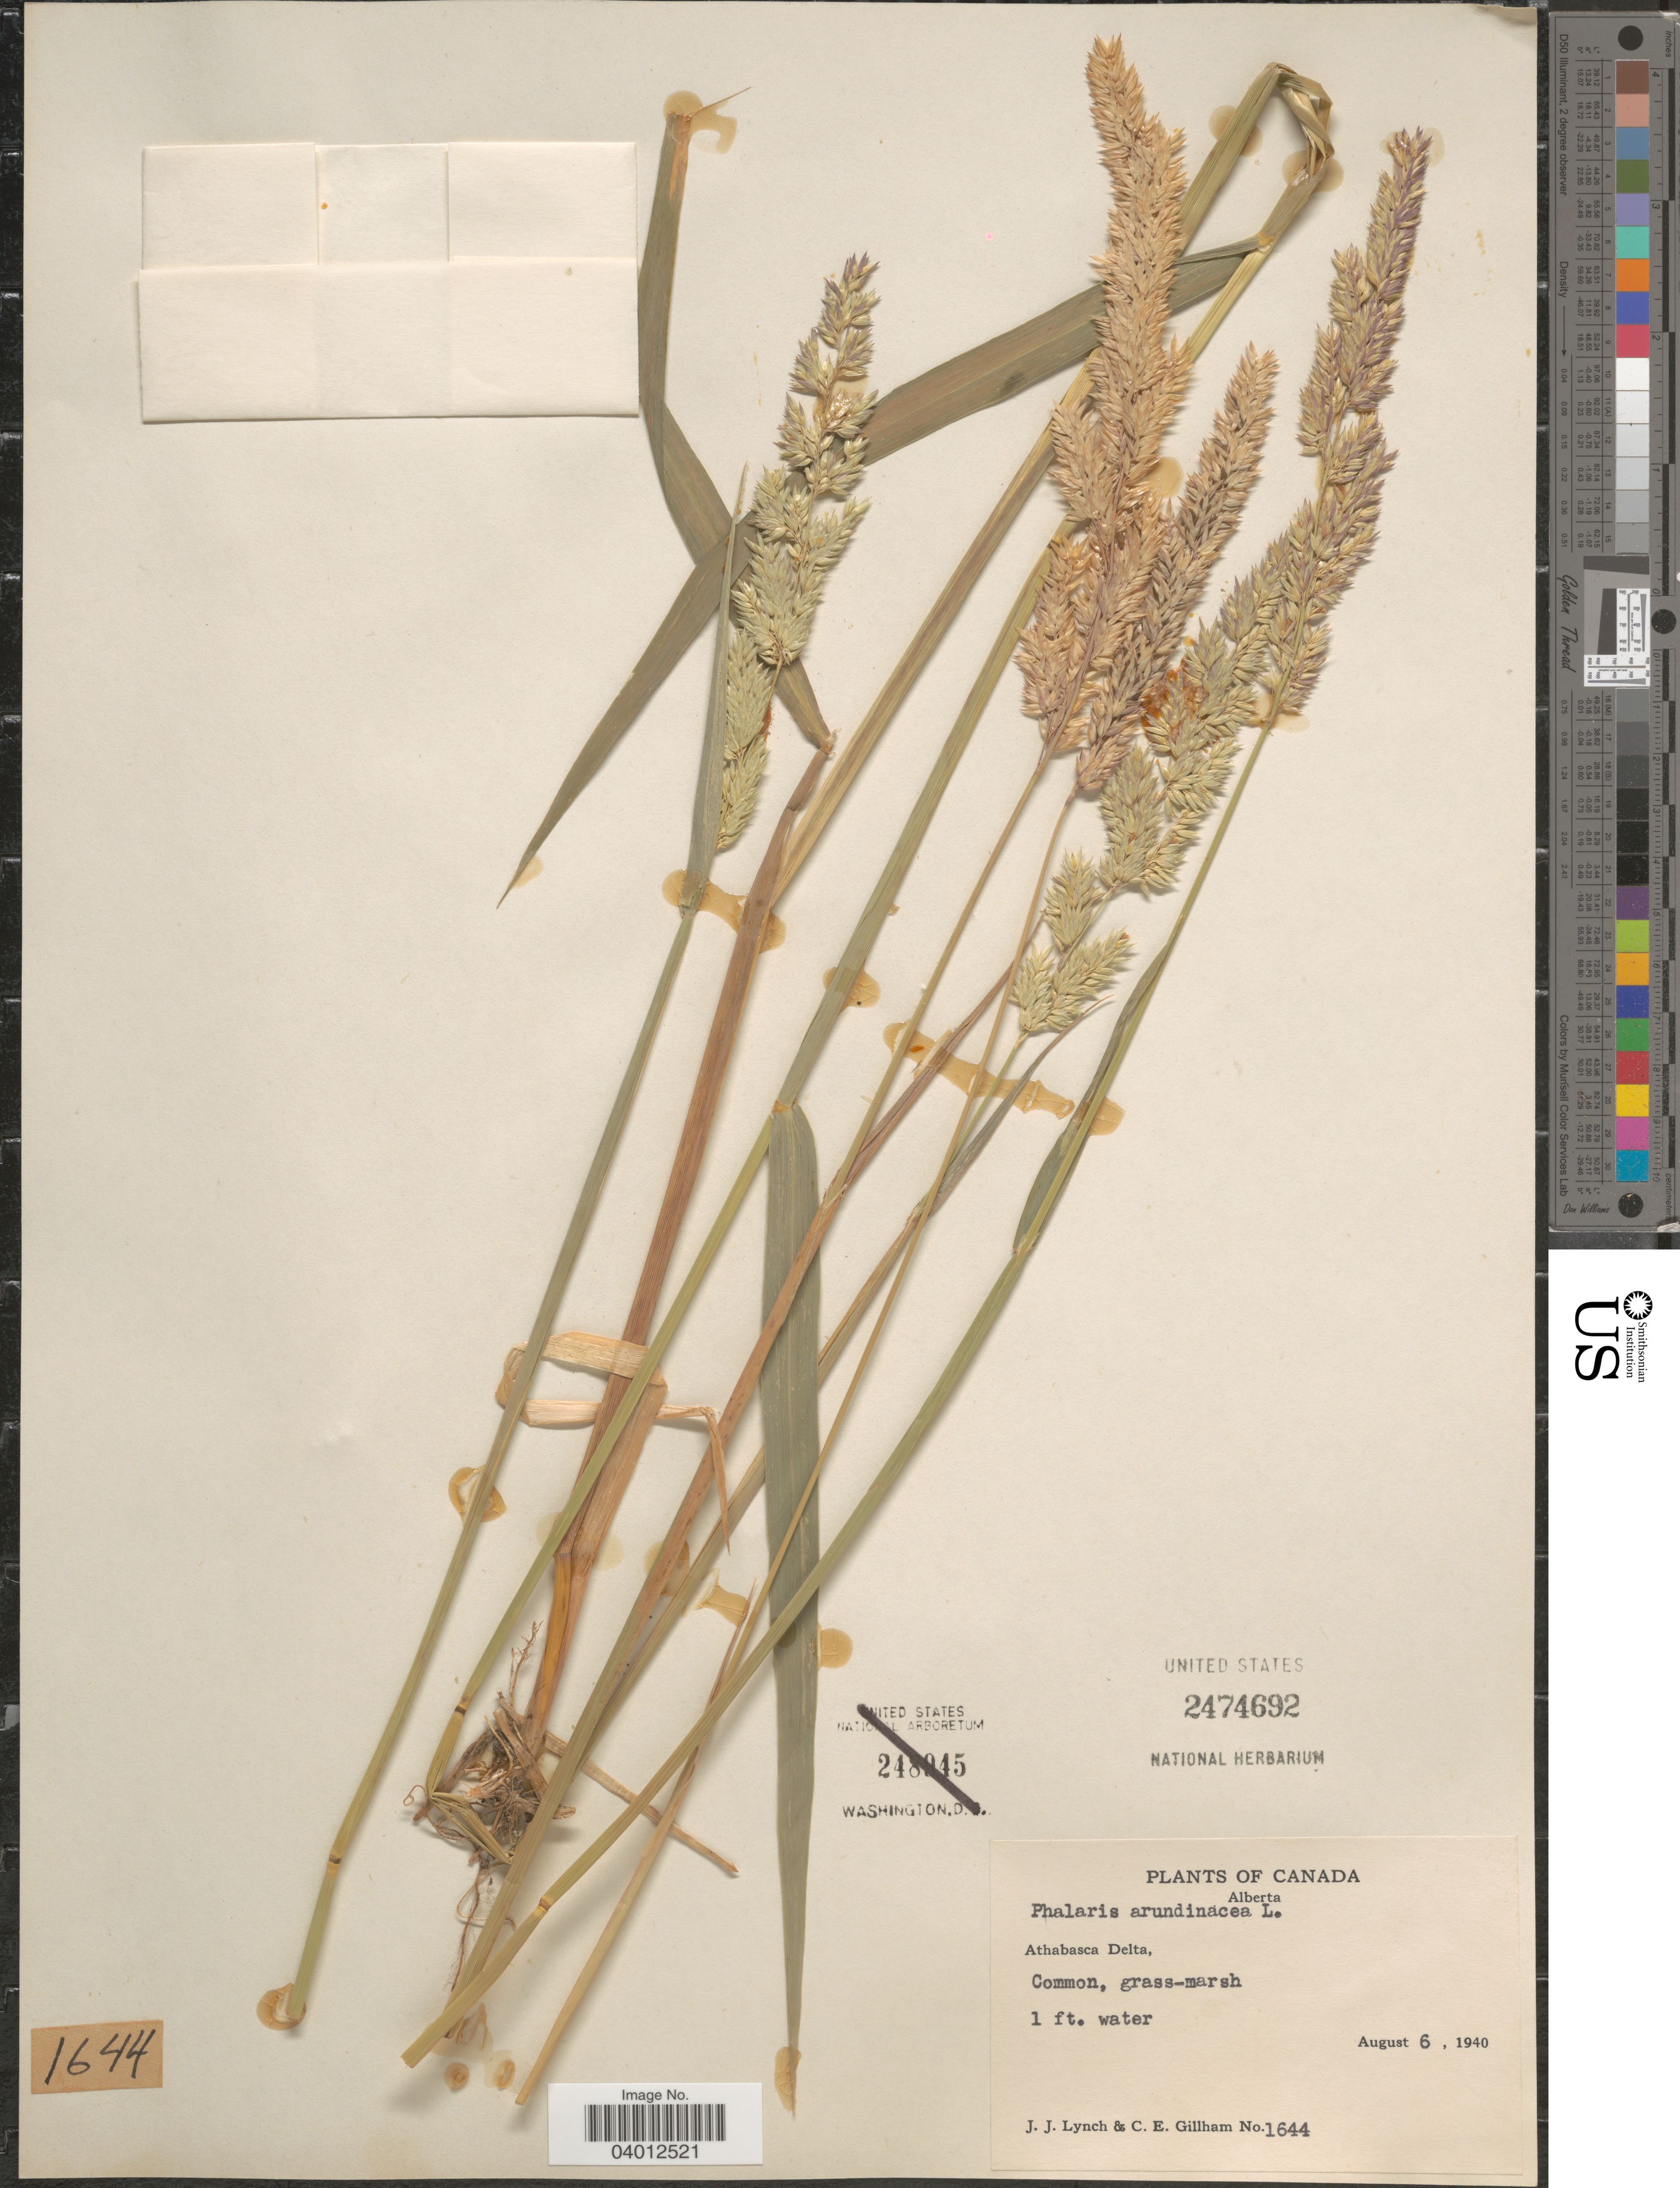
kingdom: Plantae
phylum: Tracheophyta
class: Liliopsida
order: Poales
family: Poaceae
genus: Phalaris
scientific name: Phalaris arundinacea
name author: L.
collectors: J. Lynch & C. Gillham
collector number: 1644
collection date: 1940-08-06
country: Canada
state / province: Alberta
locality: Athabasca Delta.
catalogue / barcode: US 2474692